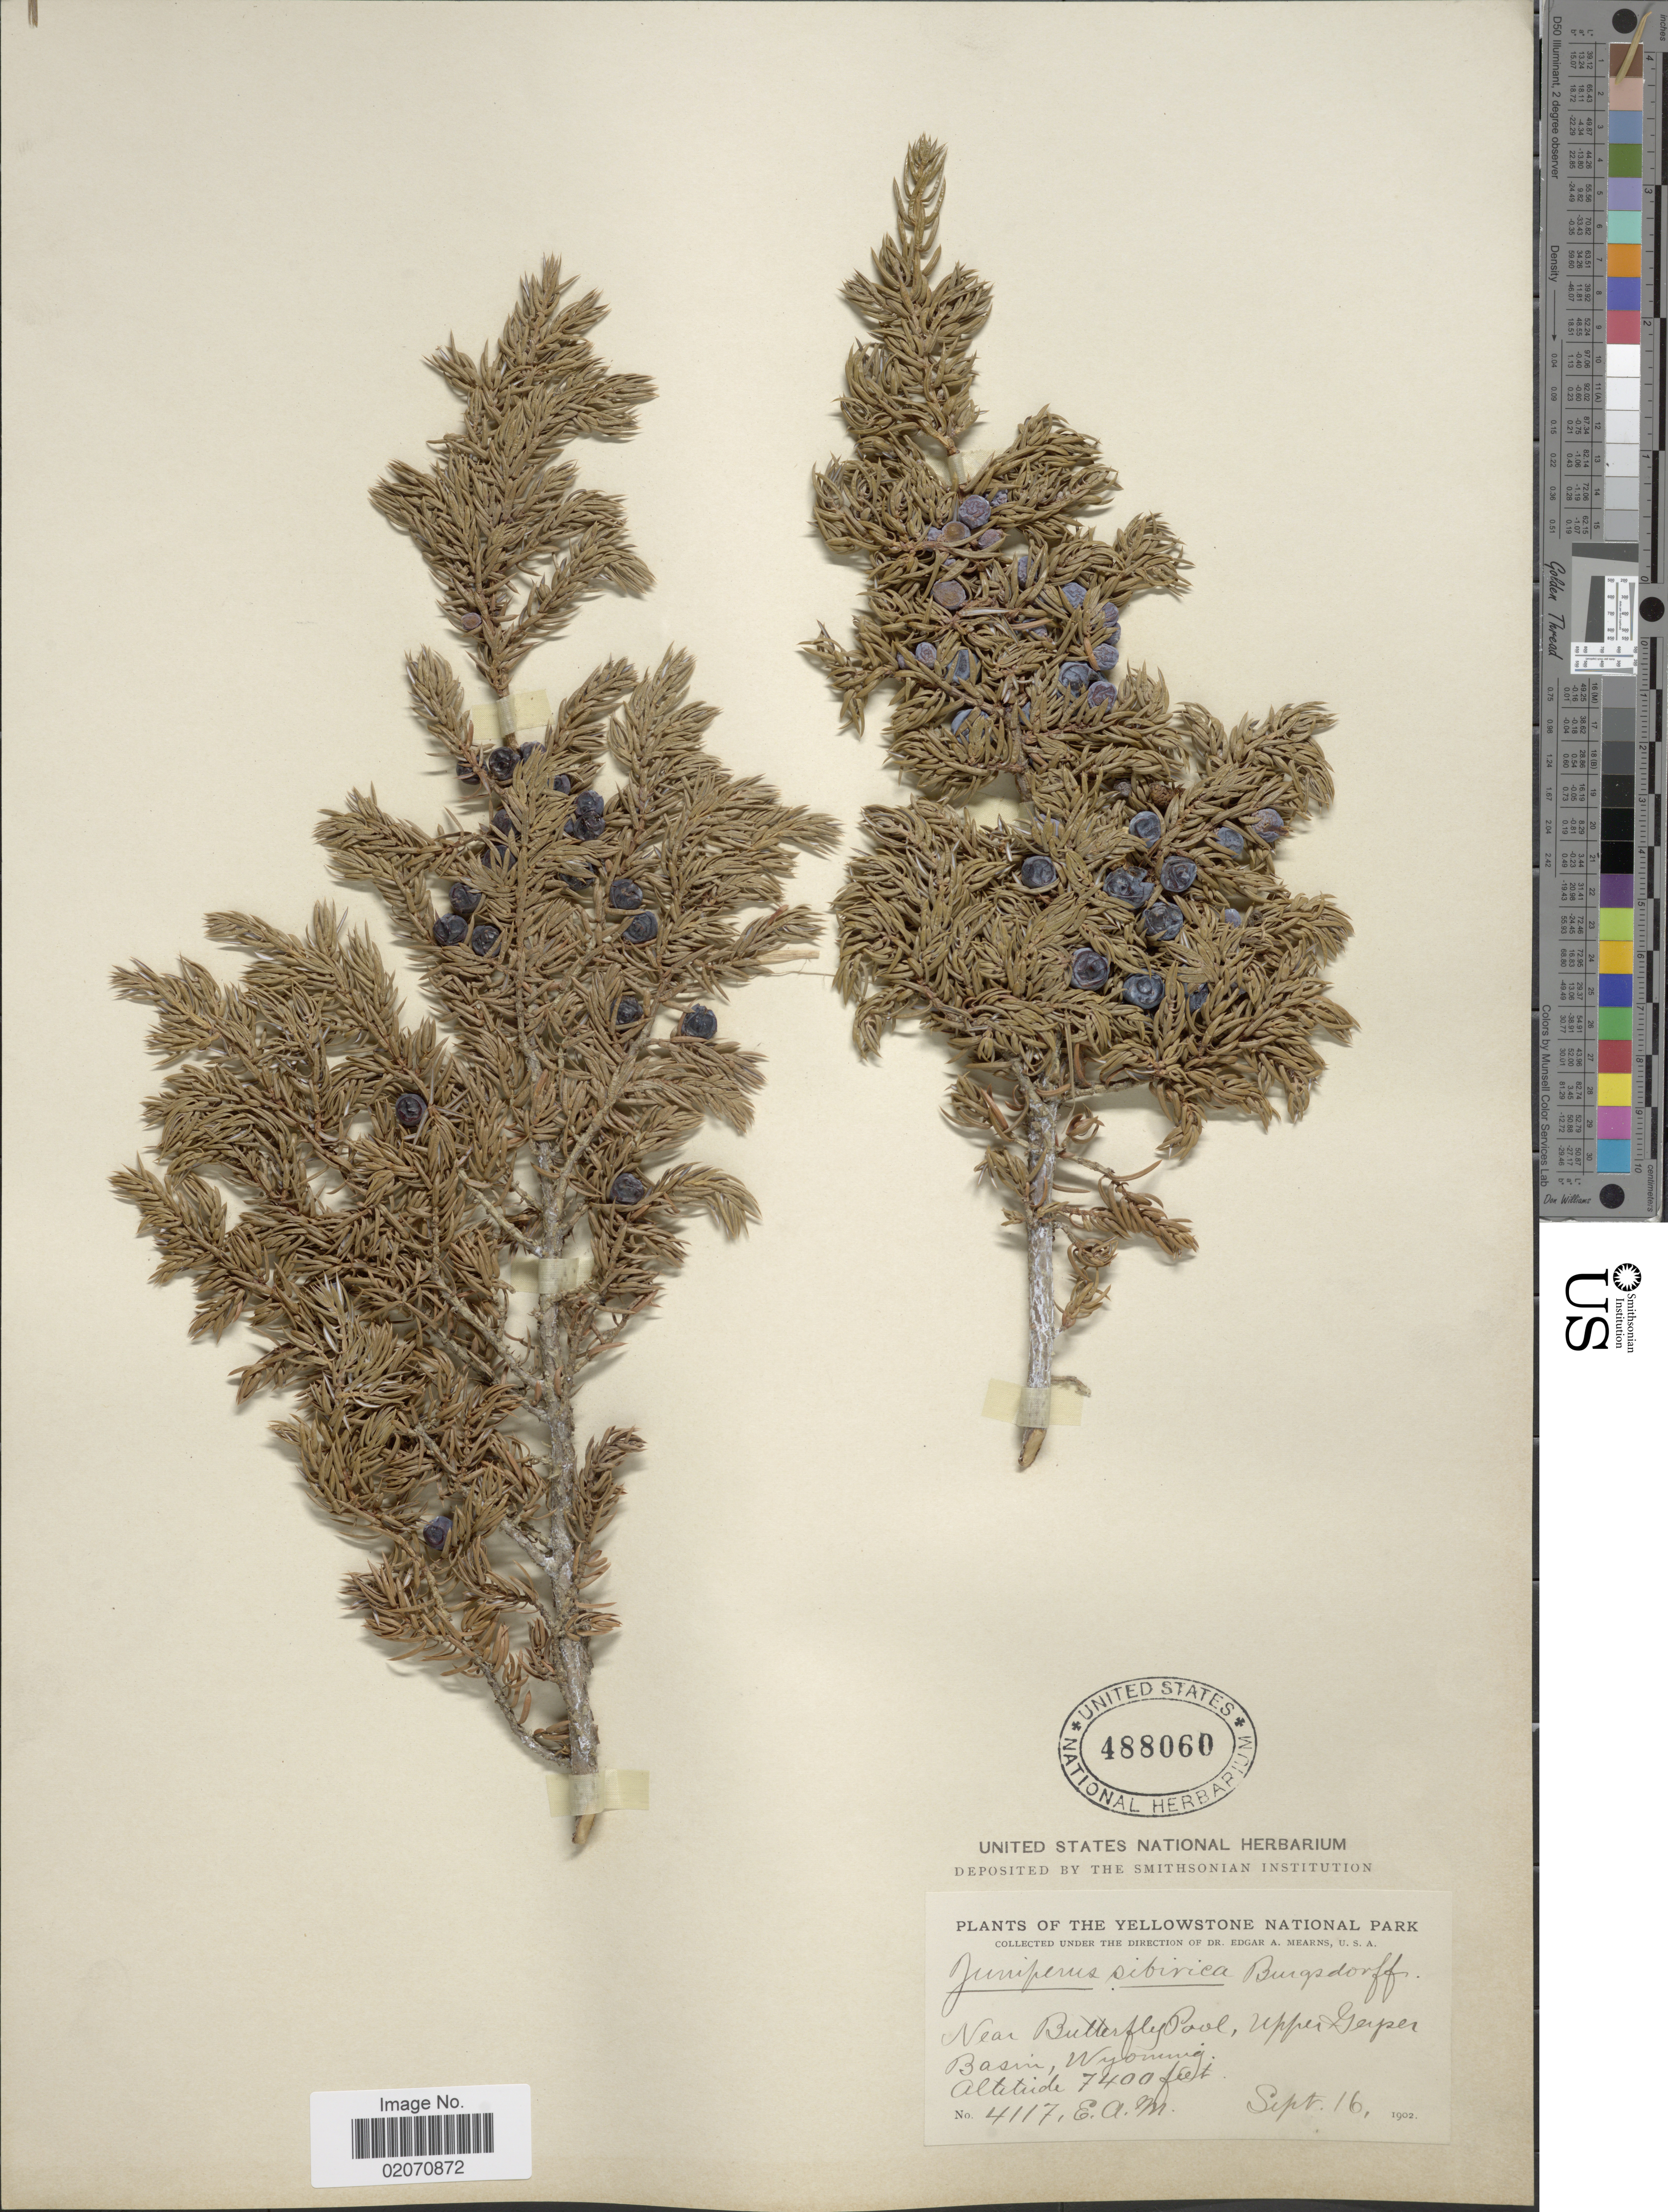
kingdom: Plantae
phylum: Tracheophyta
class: Pinopsida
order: Pinales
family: Cupressaceae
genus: Juniperus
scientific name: Juniperus communis subsp. nana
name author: (Willd.) Syme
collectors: E. A. Mearns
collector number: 4117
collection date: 1902-09-16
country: United States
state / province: Wyoming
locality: Yellowstone National Park, Near Butterfly Pool, Upper Geyser Basin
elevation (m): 2256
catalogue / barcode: US 488060